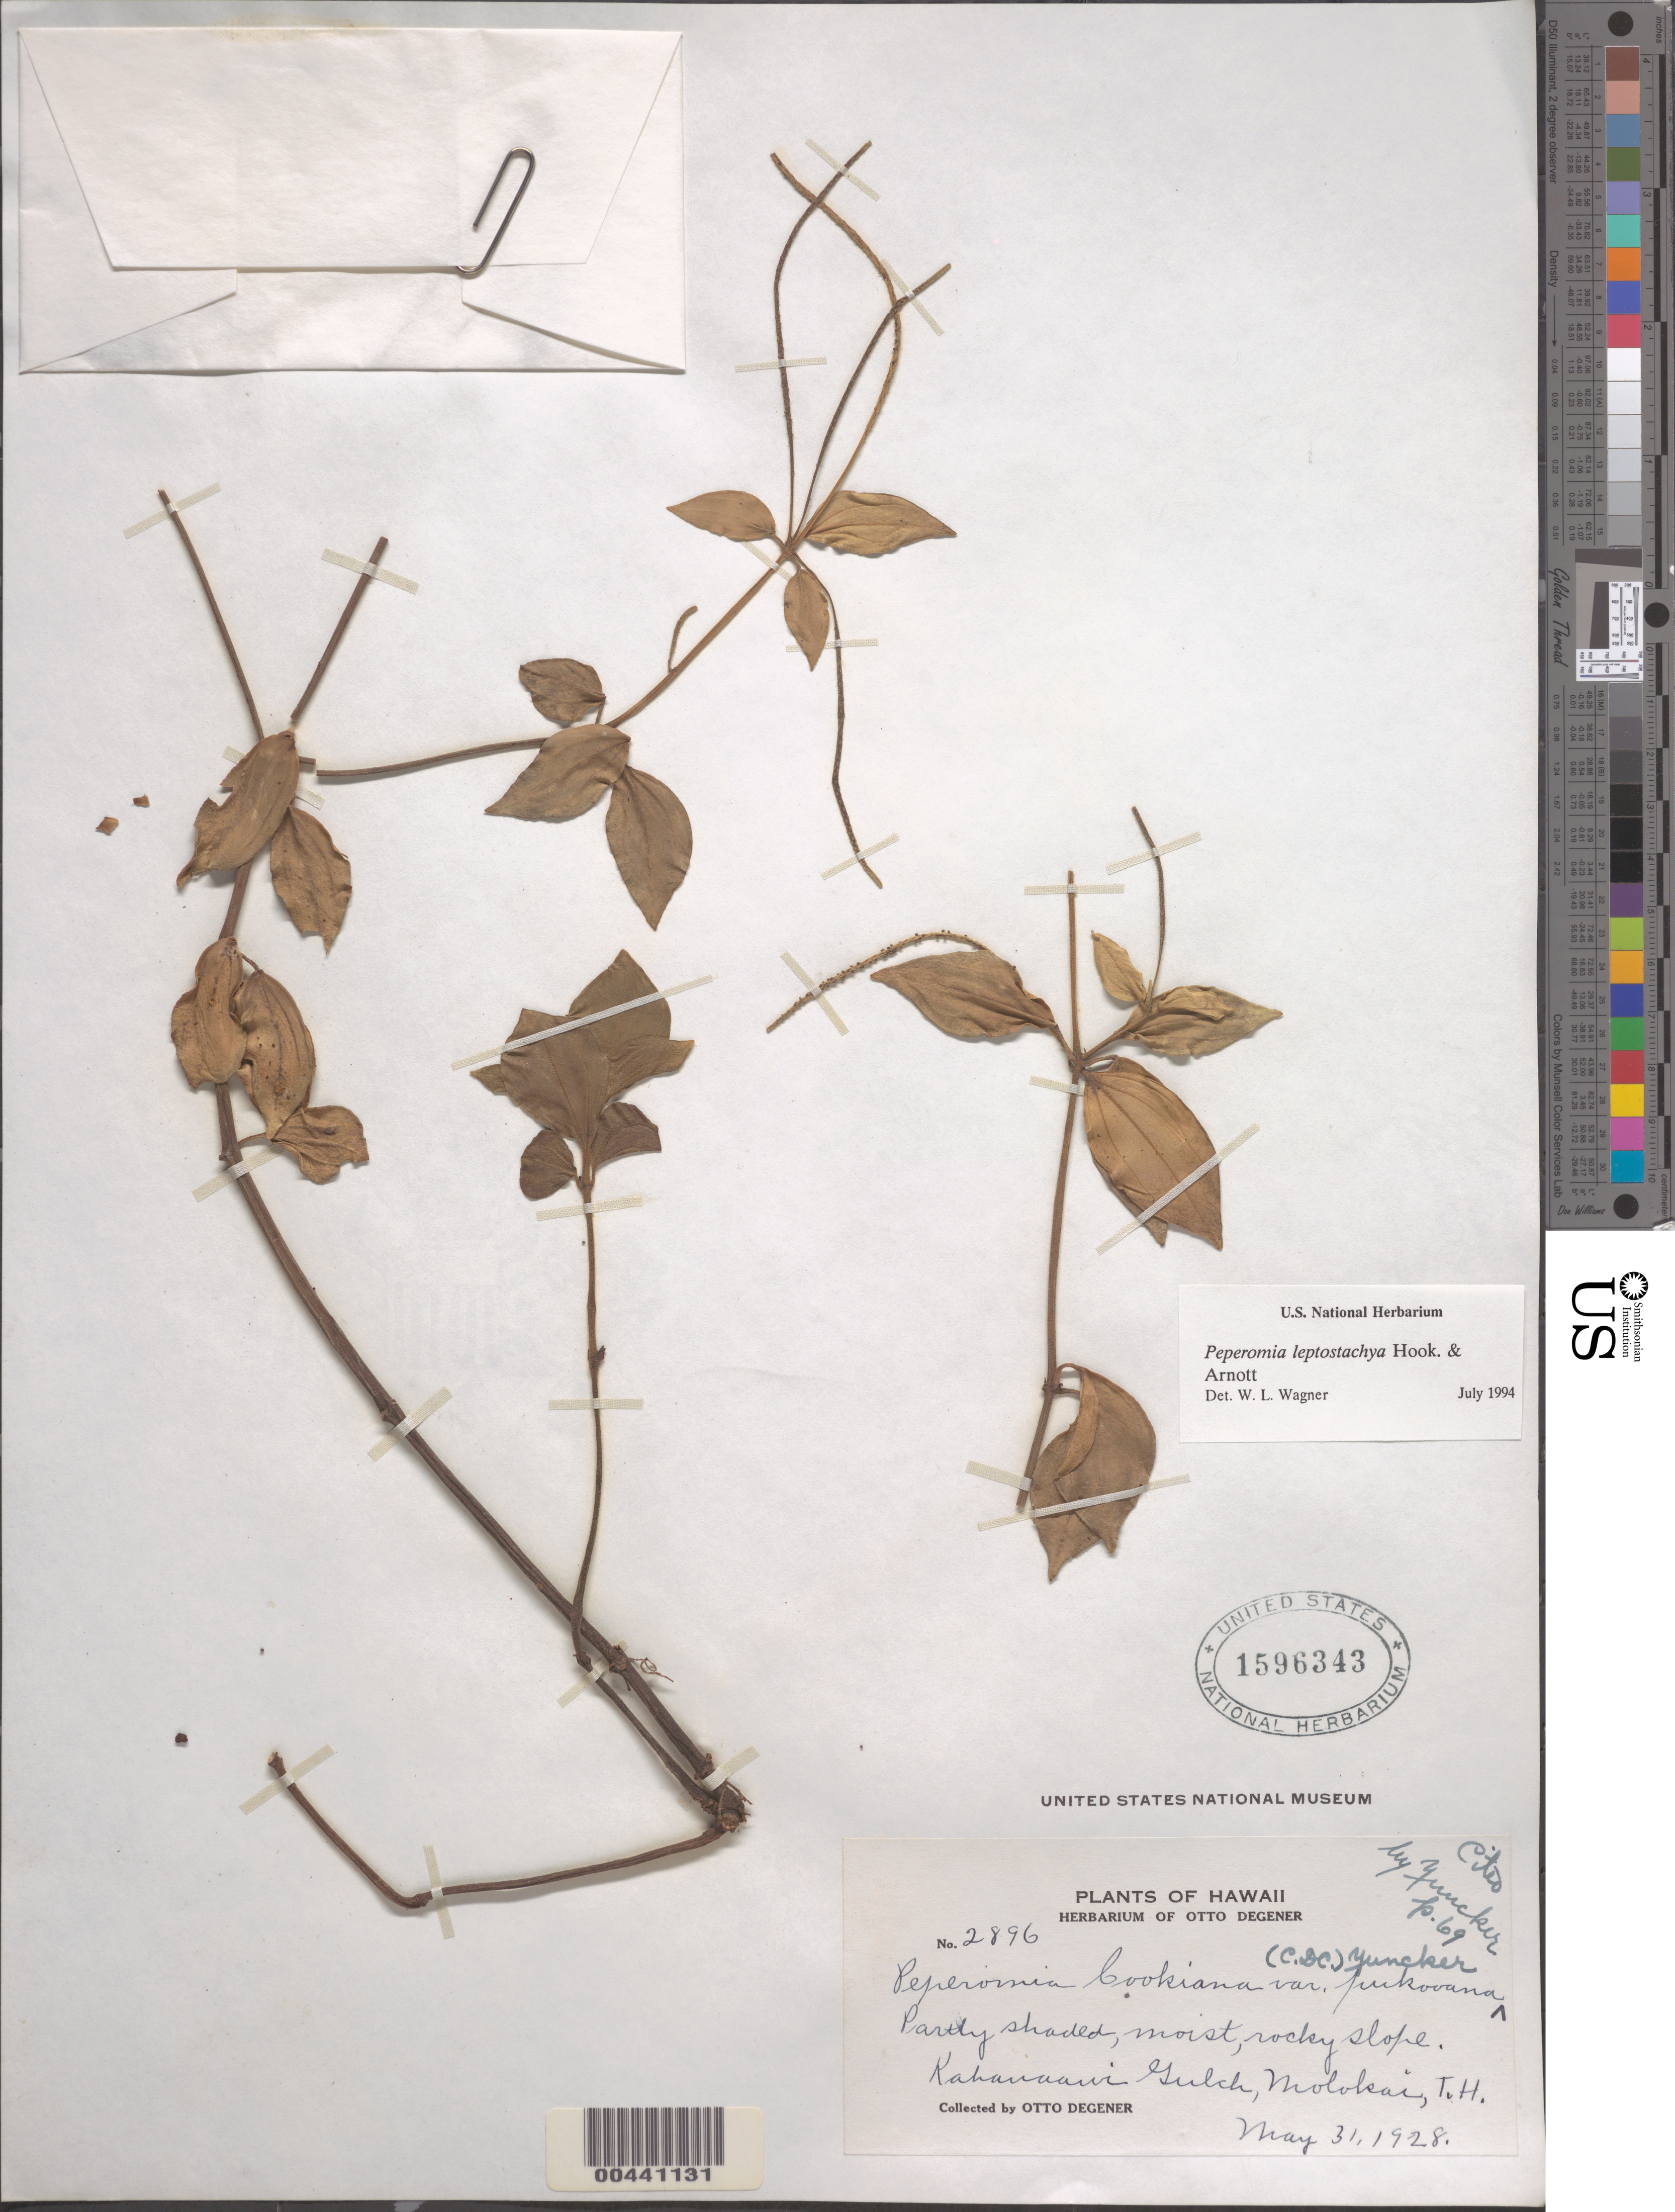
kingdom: Plantae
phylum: Tracheophyta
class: Magnoliopsida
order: Piperales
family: Piperaceae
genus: Peperomia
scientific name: Peperomia leptostachya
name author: Hook. & Arn.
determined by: Wagner, W. L., (BOT), Smithsonian Institution - National Museum of Natural History (UNITED STATES)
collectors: O. Degener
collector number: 2896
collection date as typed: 31 May 1928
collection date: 1928-05-31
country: United States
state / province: Hawaii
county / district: Maui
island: Moloka'i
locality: Kahanaawi Gulch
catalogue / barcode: US 1596343